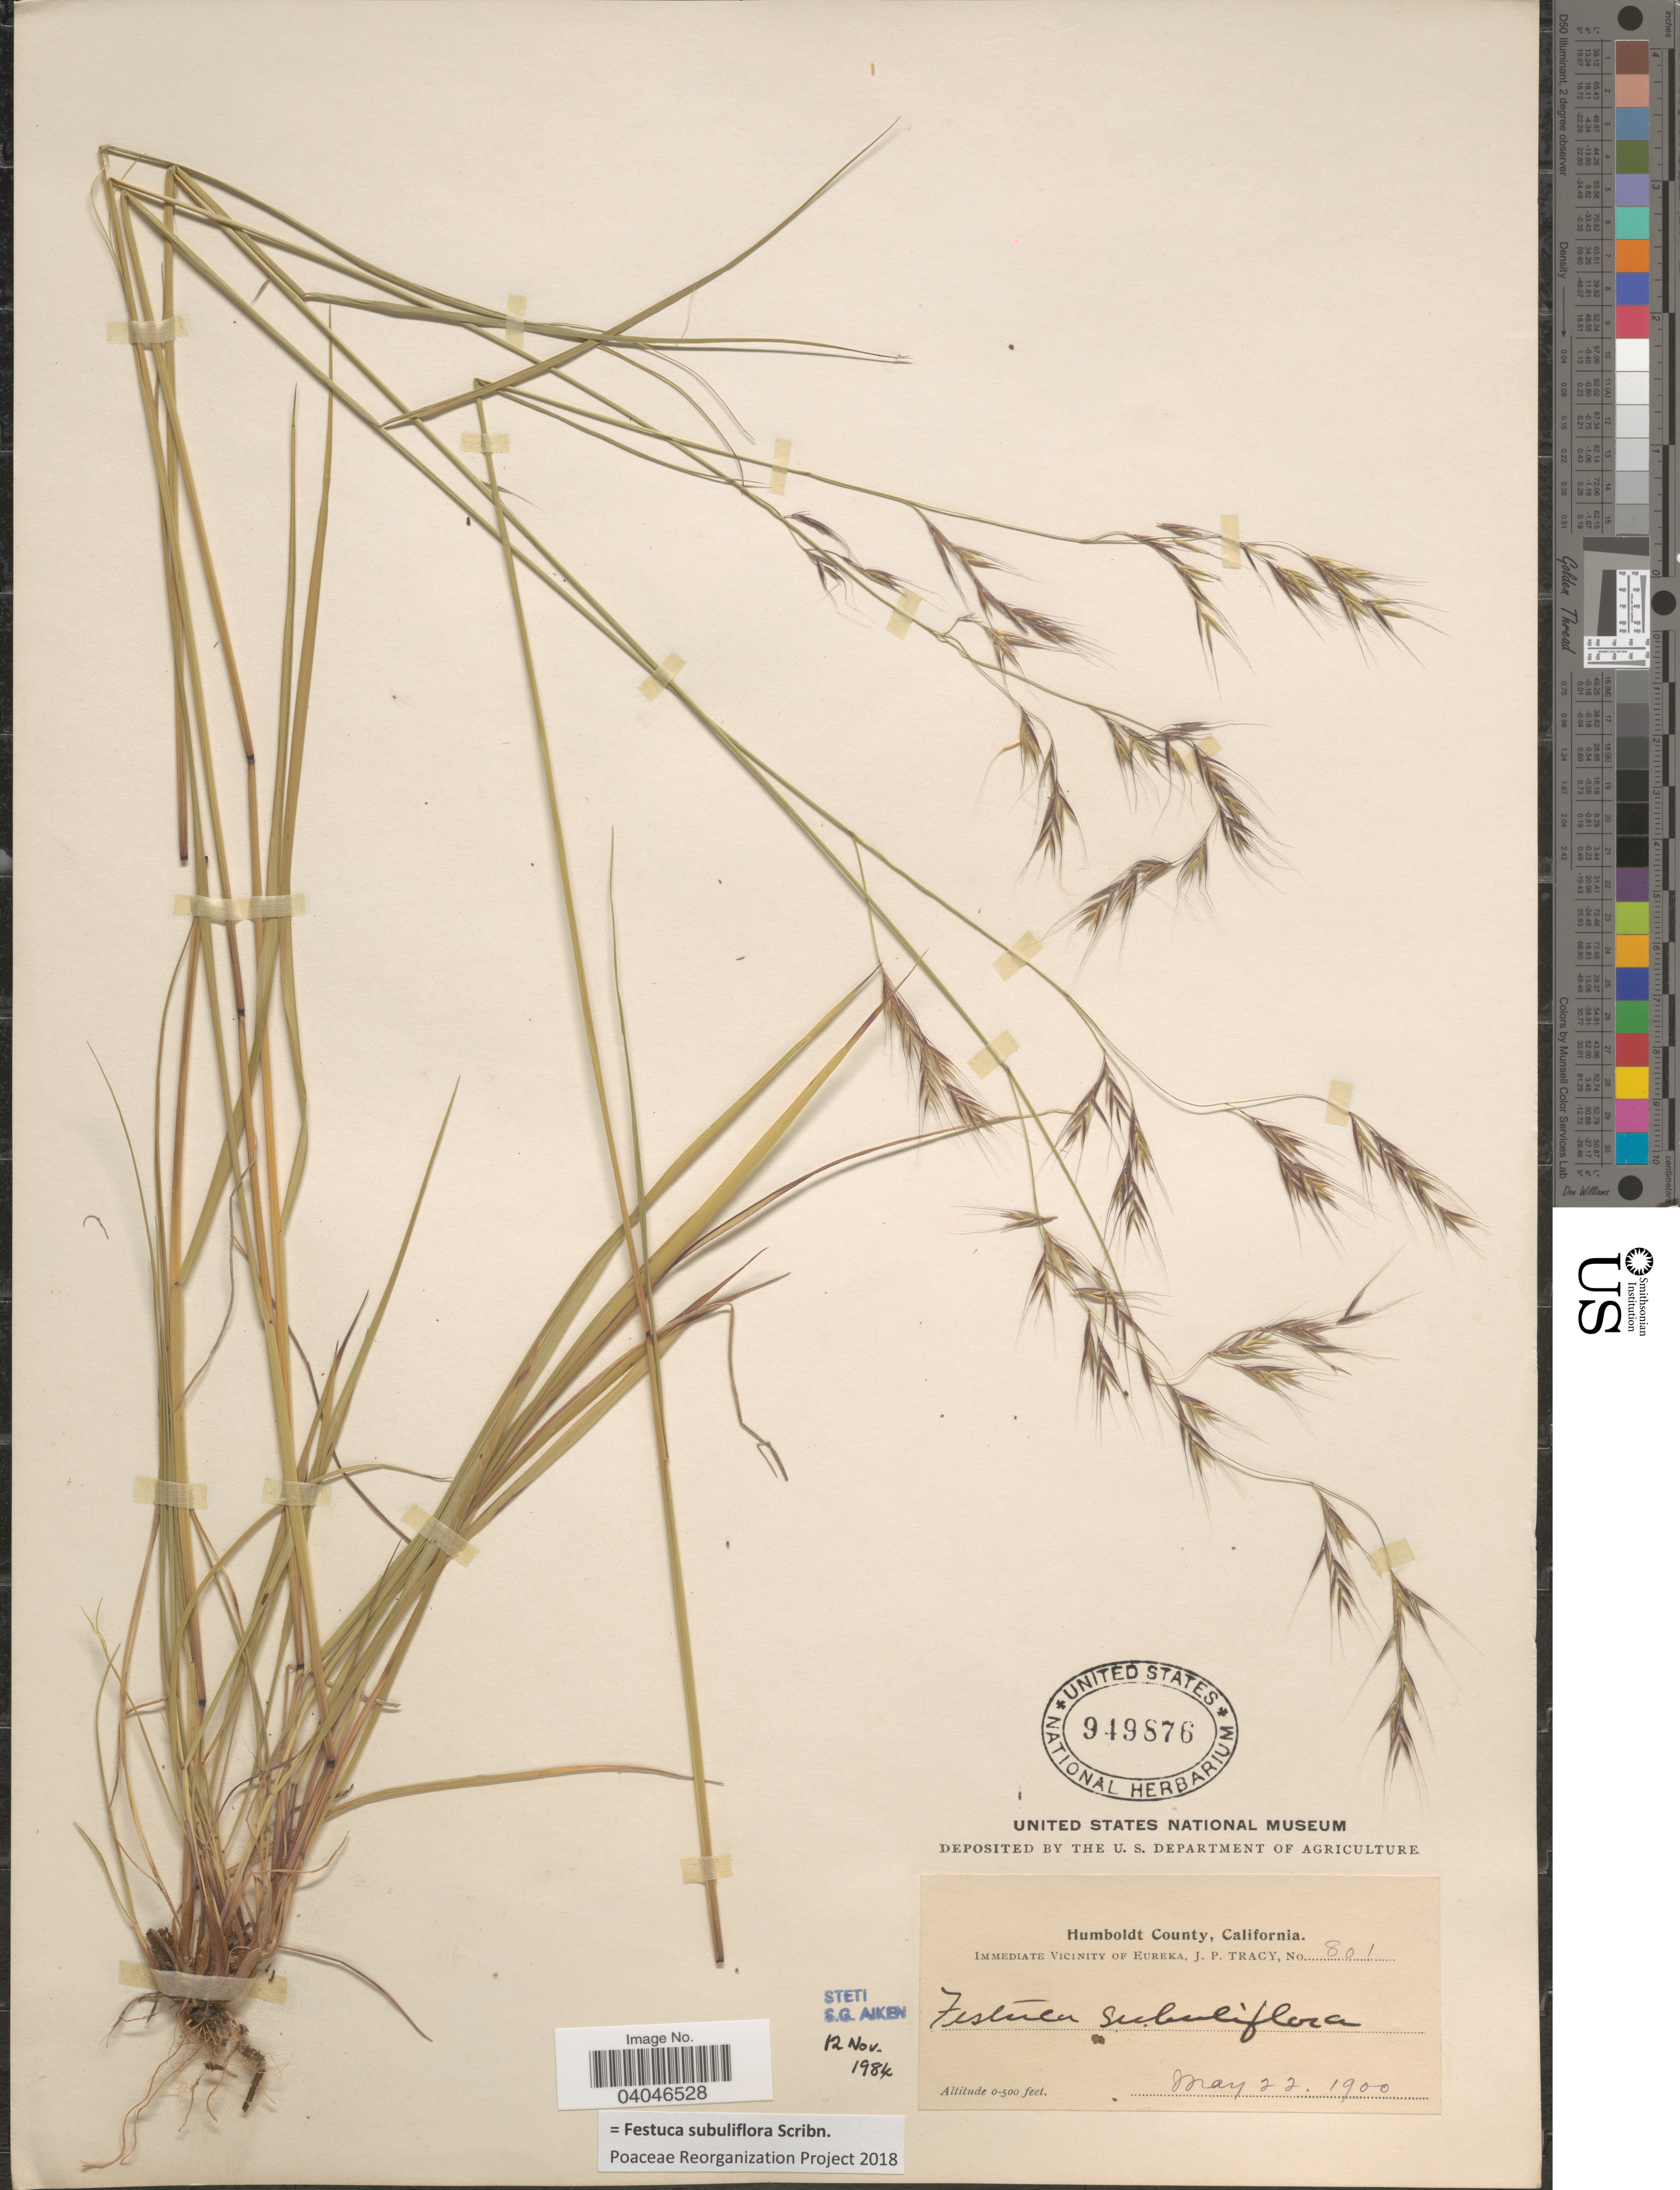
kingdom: Plantae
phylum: Tracheophyta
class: Liliopsida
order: Poales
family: Poaceae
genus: Festuca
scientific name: Festuca subuliflora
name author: Scribn.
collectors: J. Tracy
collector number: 801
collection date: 1900-05-22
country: United States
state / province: California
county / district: Humboldt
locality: Humboldt County. Immediate vicinity of Eureka.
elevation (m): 0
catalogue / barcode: US 949876